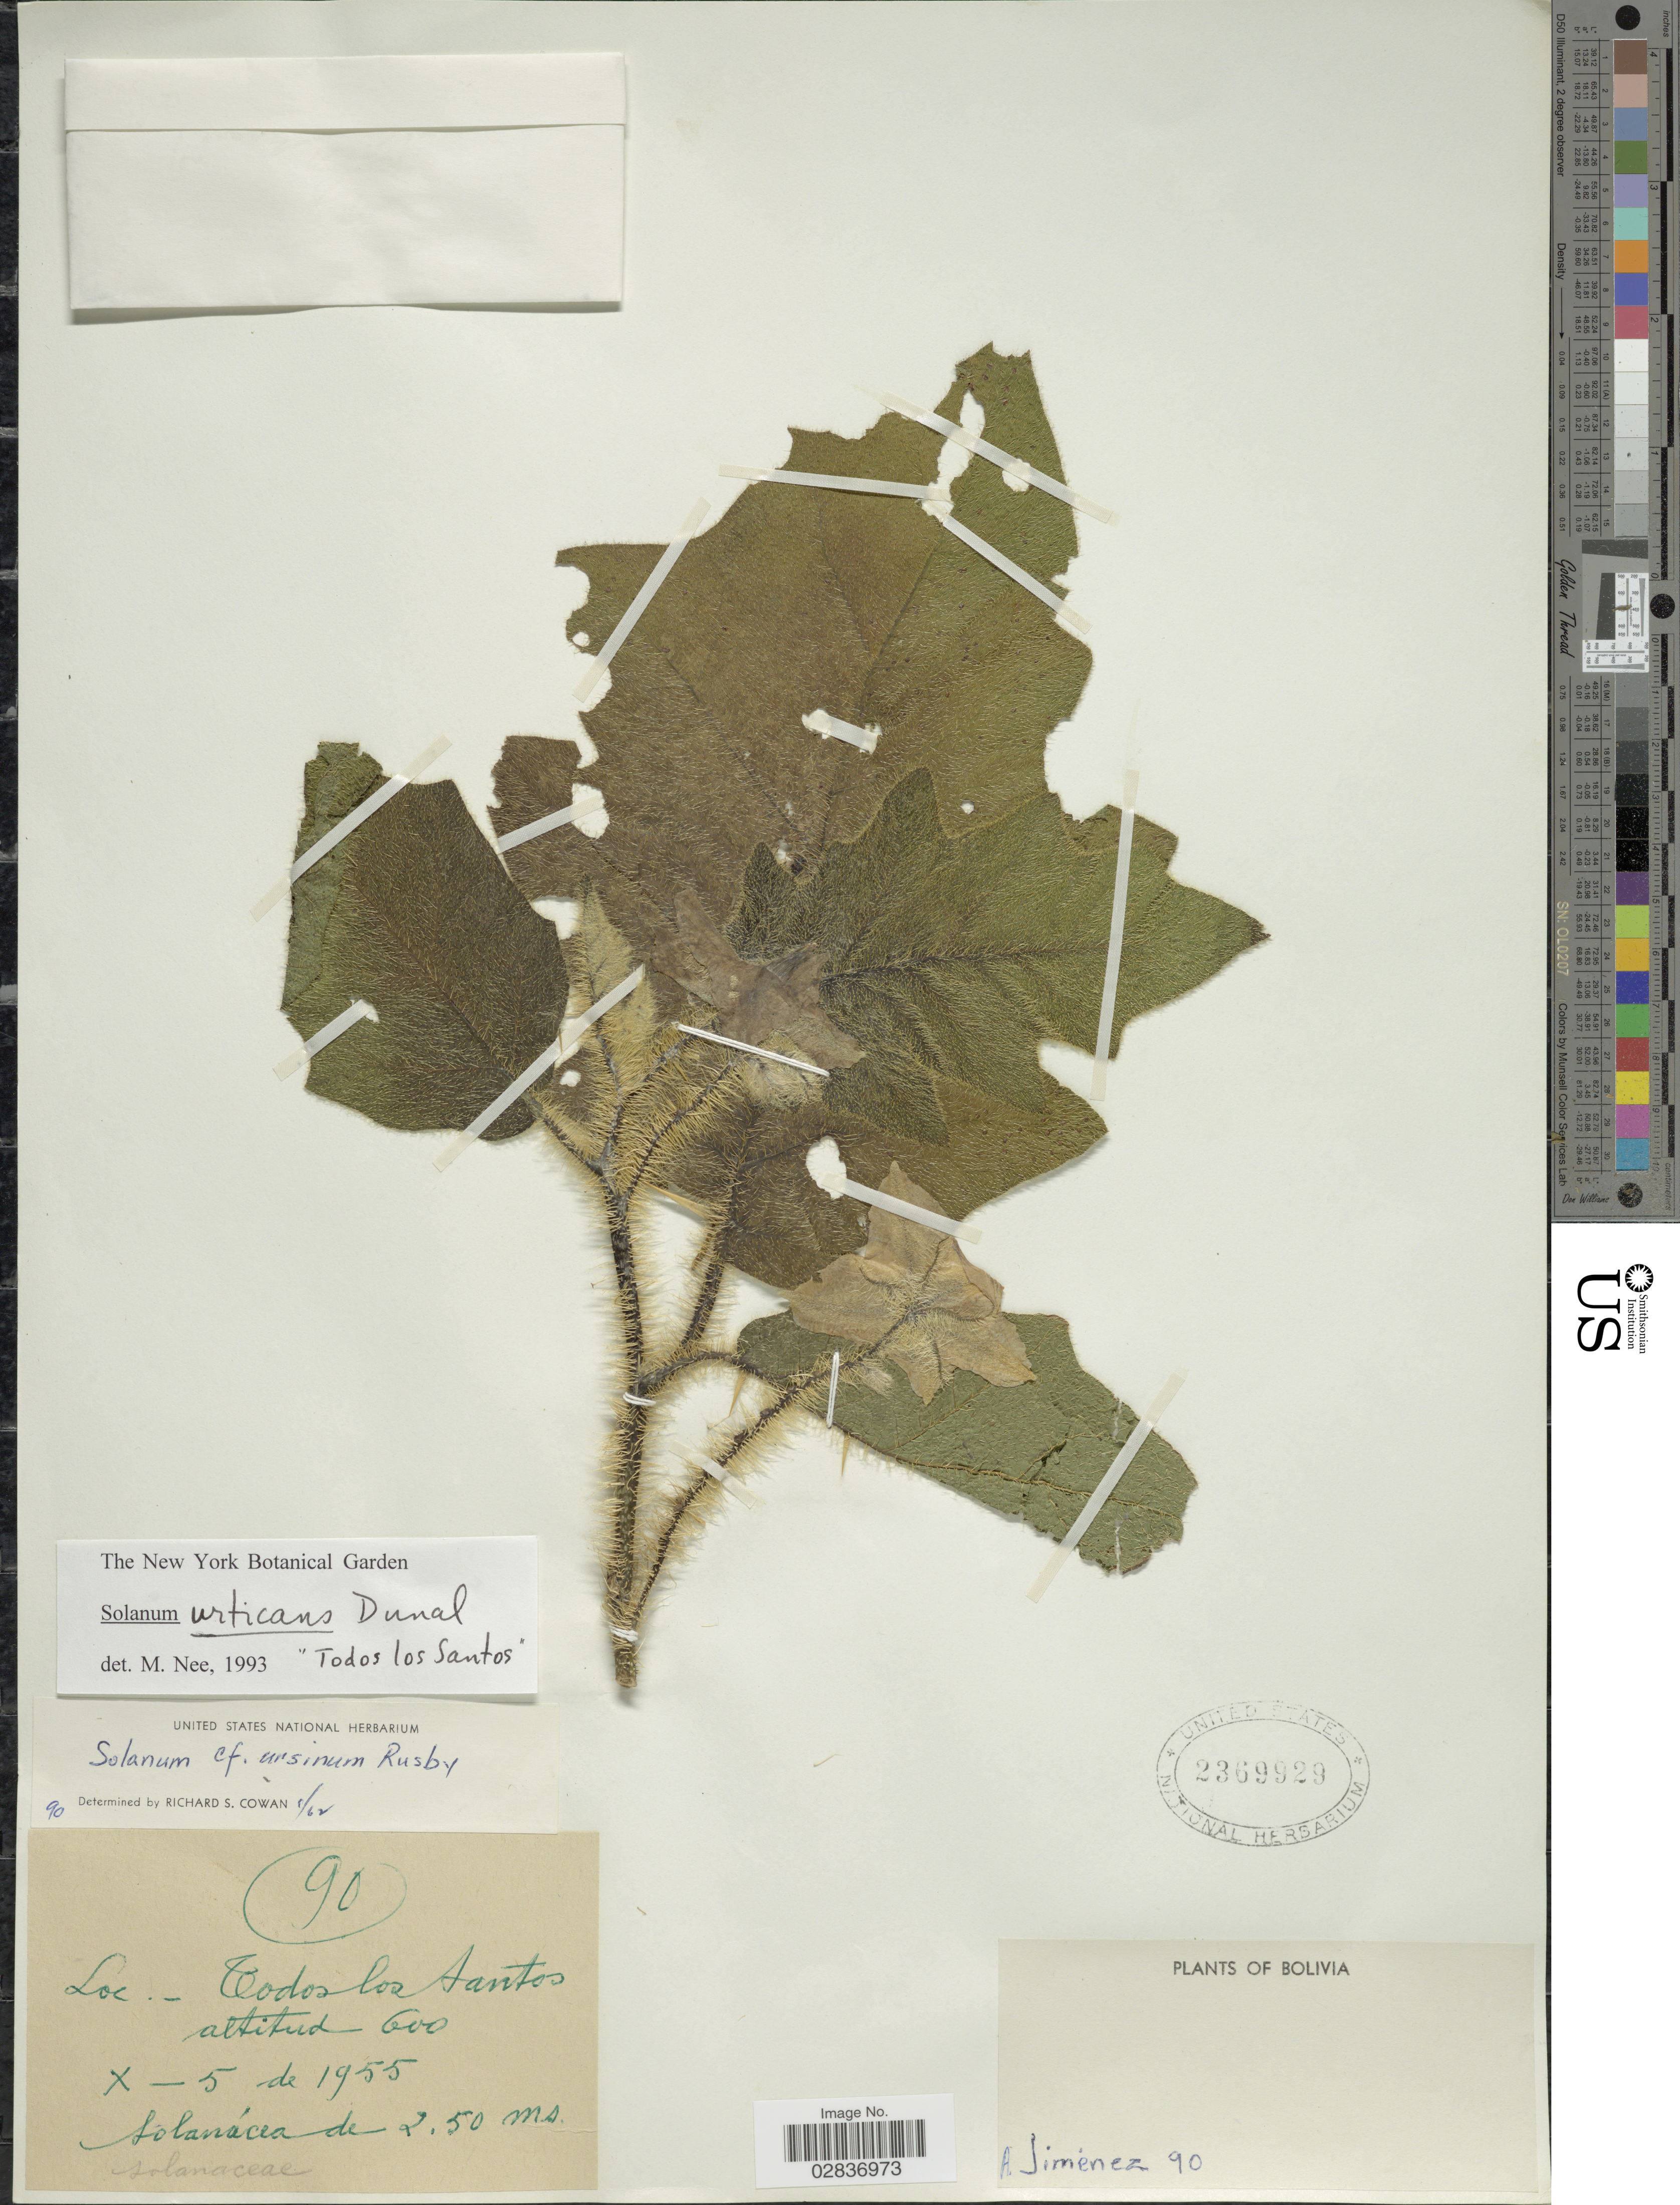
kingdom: Plantae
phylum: Tracheophyta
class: Magnoliopsida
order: Solanales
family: Solanaceae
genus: Solanum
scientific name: Solanum urticans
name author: Dunal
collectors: A. Jiménez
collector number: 90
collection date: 1955-10-05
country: Bolivia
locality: Todos los Santos.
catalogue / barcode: US 2369929